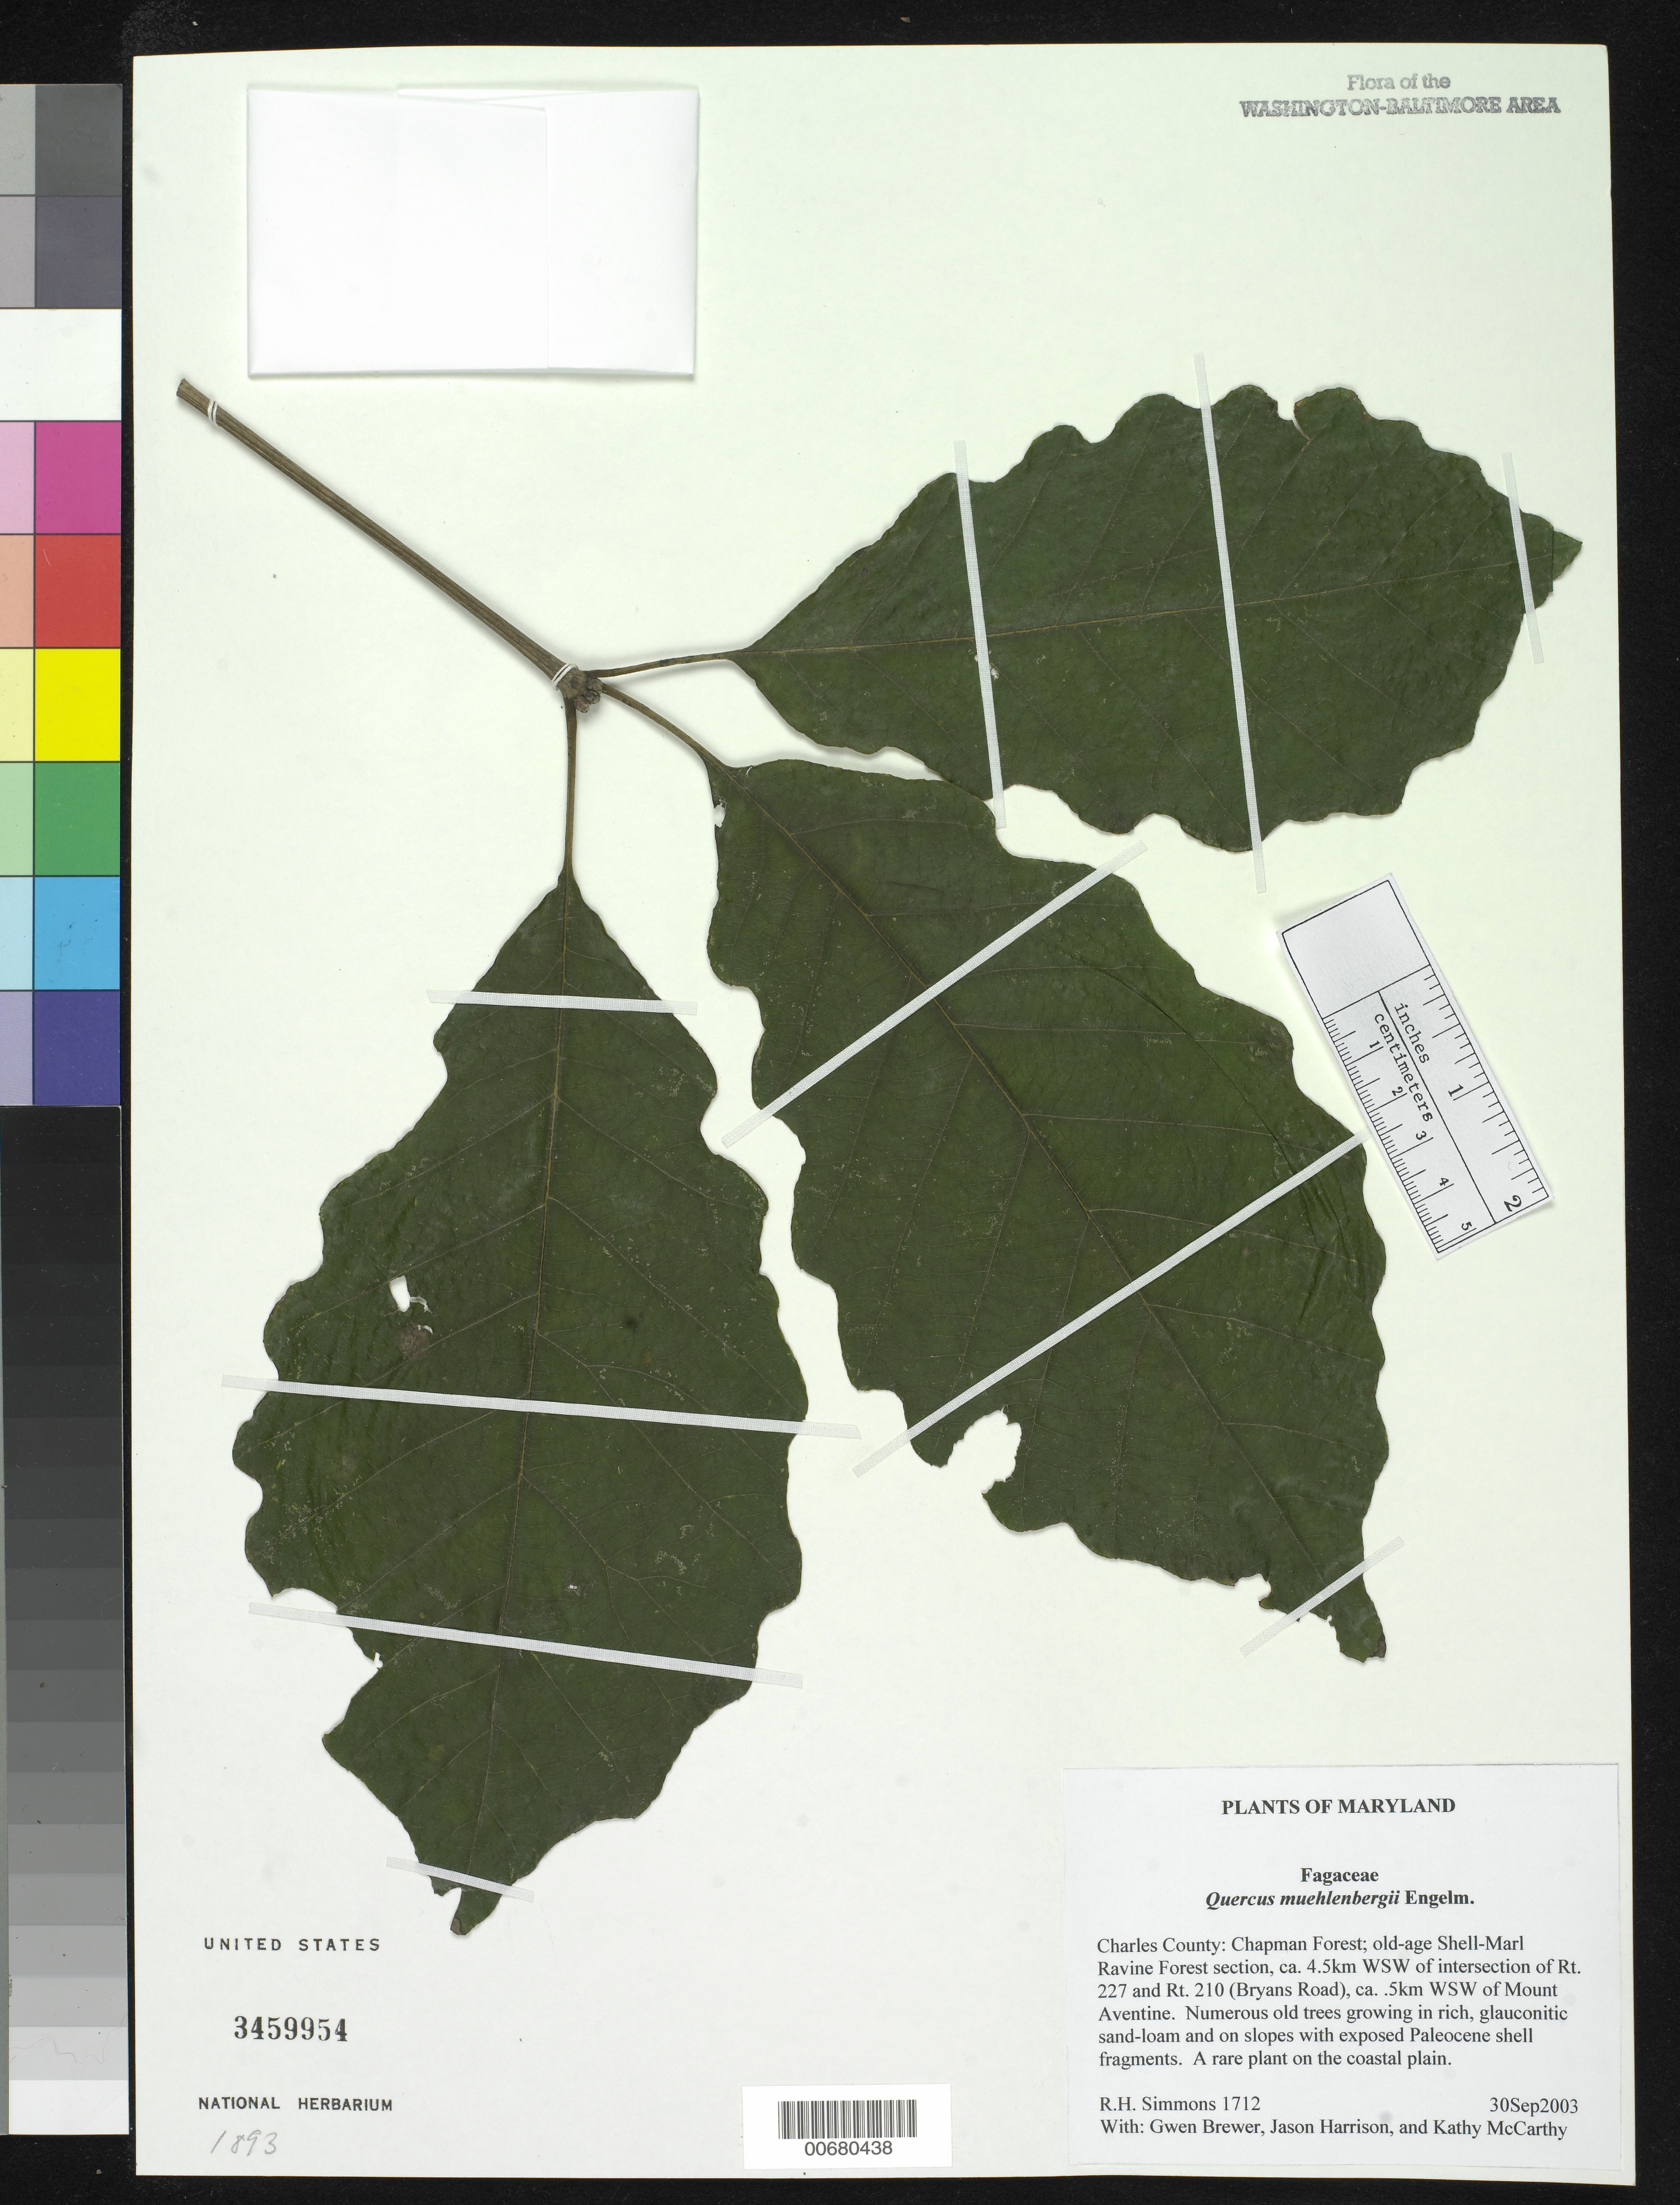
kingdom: Plantae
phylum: Tracheophyta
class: Magnoliopsida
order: Fagales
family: Fagaceae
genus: Quercus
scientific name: Quercus muehlenbergii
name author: Engelm.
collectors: R. H. Simmons, J. Harrison, K. McCarthy & G. Brewer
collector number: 1712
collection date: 2003-09-30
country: United States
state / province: Maryland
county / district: Charles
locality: Chapman Forest, old-age Shell-Marl Ravine Forest section, ca 4.5 km WSW of intersection of Rt 227 and Rt 210 (Bryans Road), ca 0.5 km WSW of Mount Aventine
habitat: Numerous old trees growing in rich, glauconitic sand-loam and on slopes with exposed Paleocene shell fragments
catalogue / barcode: US 3459954